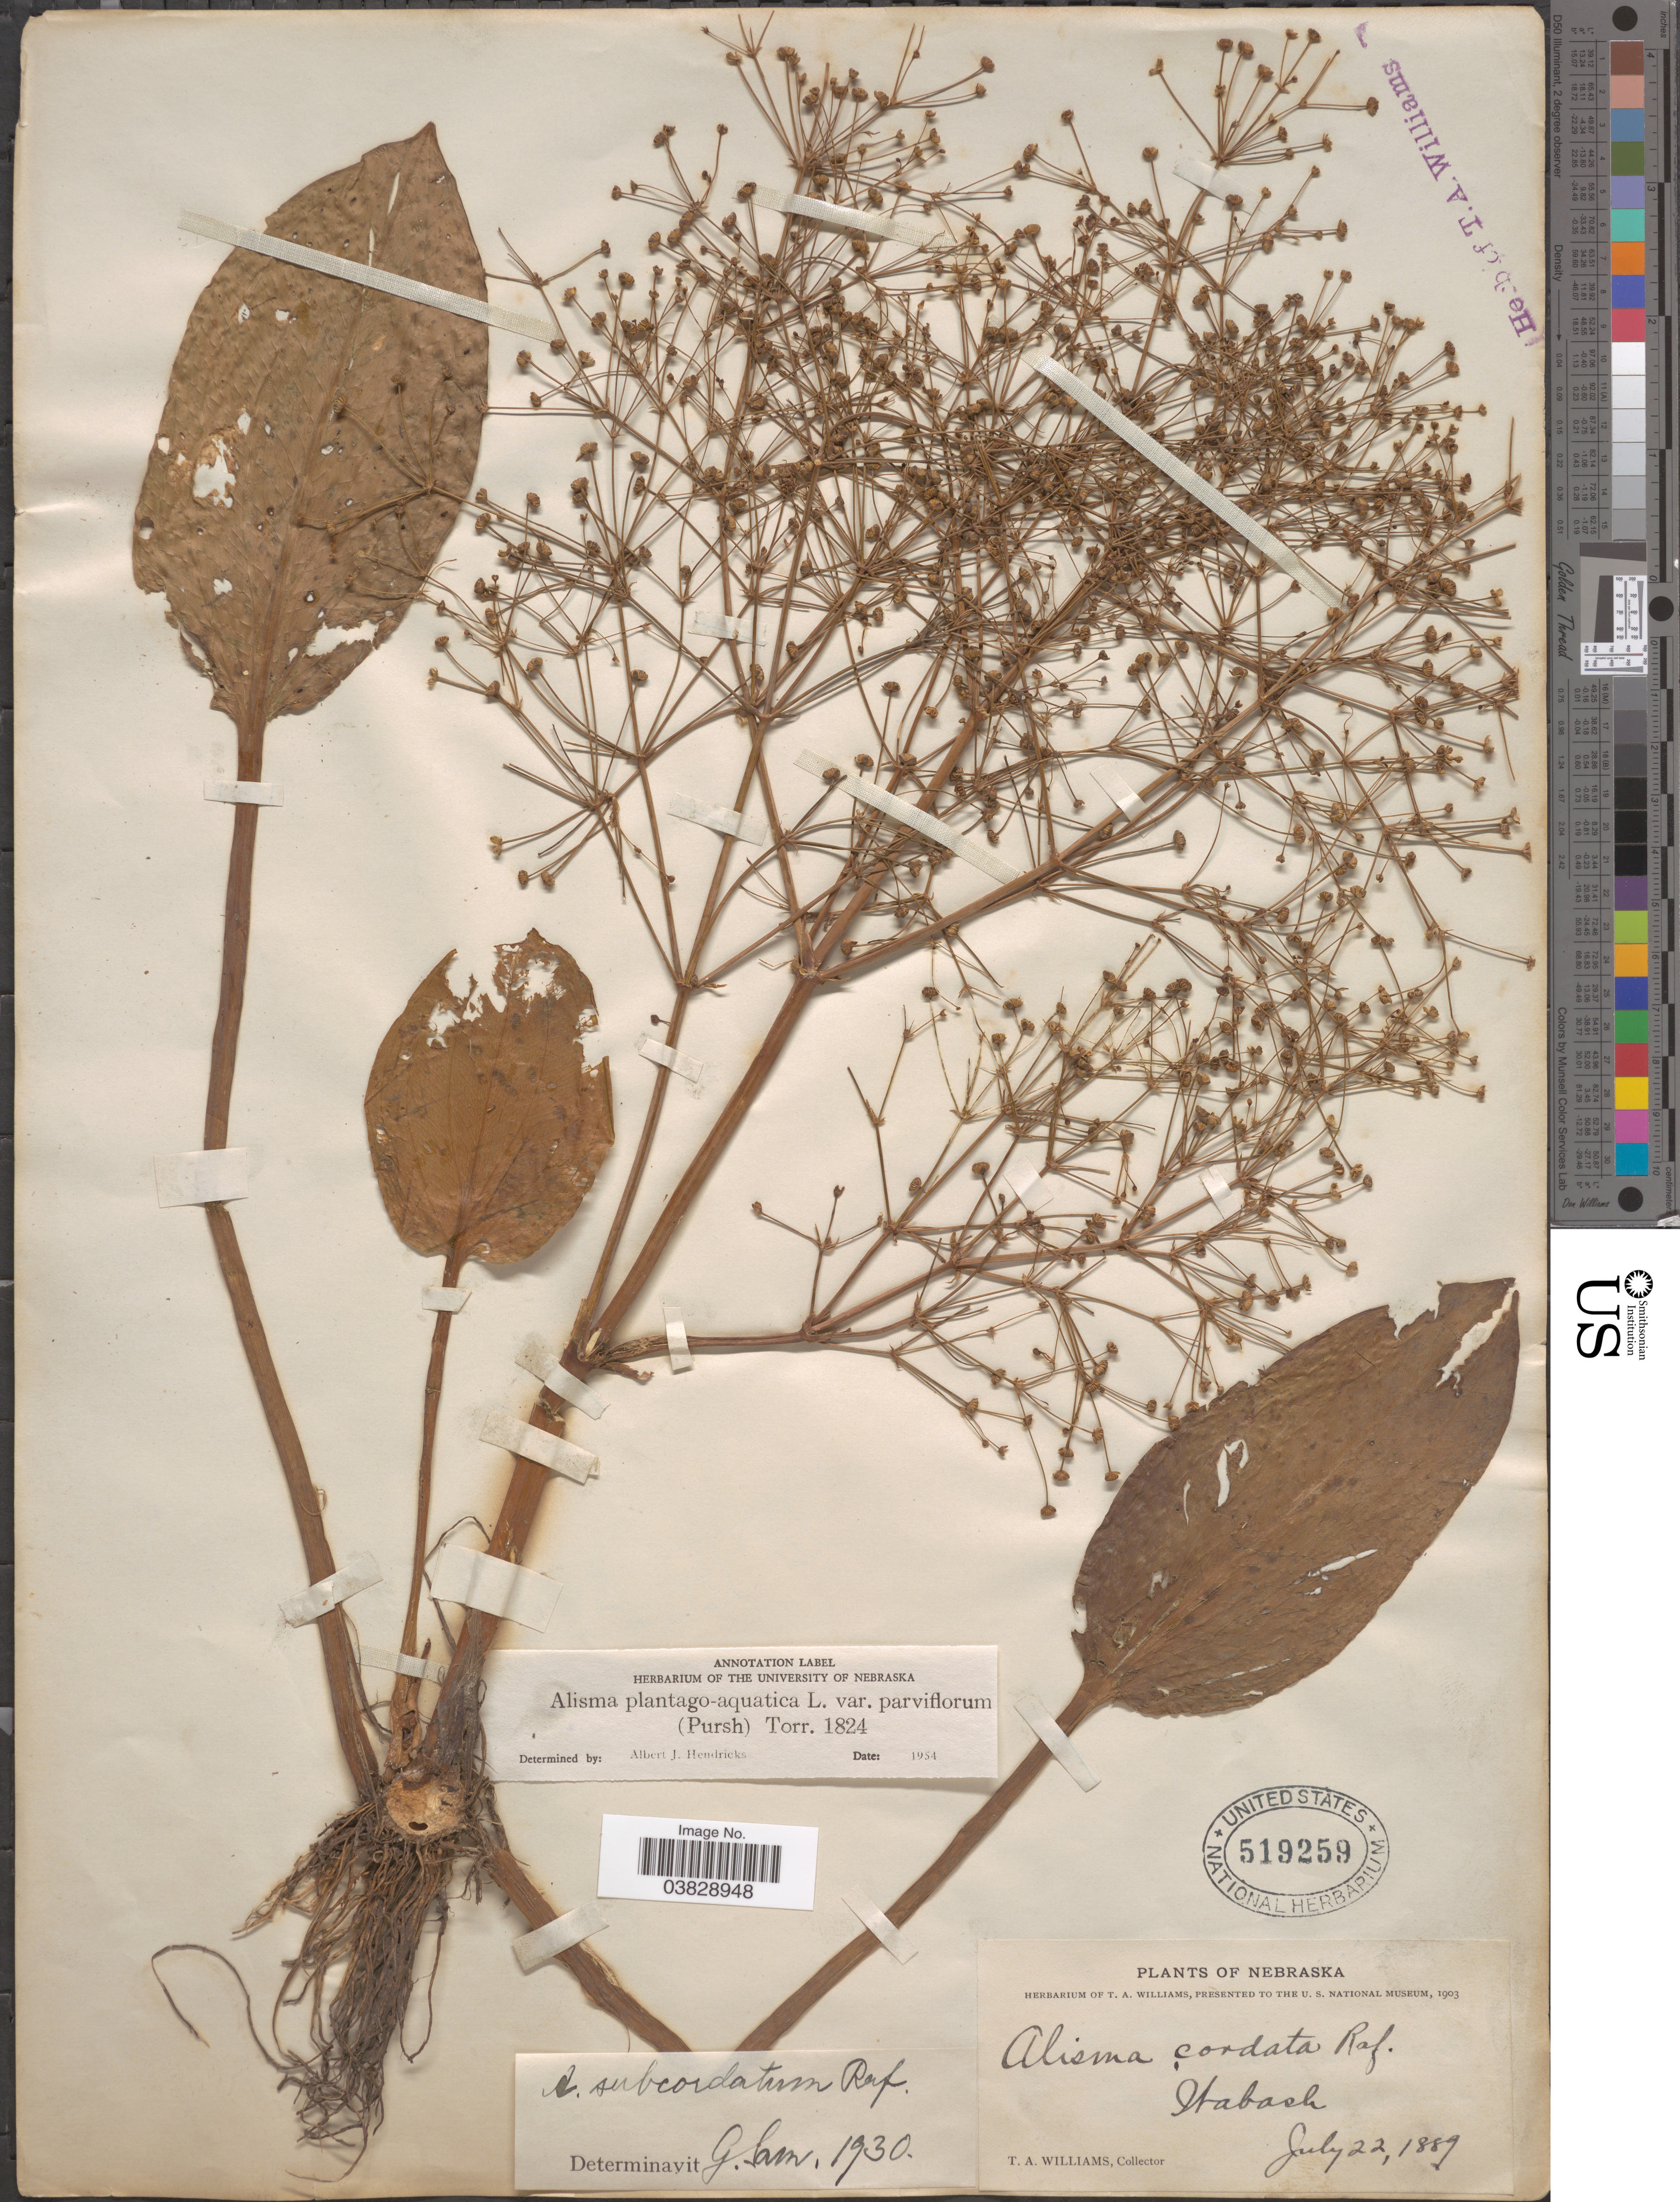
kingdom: Plantae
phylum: Tracheophyta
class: Liliopsida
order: Alismatales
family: Alismataceae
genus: Alisma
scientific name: Alisma plantago-aquatica var. parviflorum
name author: (Pursh) Torr.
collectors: T. Williams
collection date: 1889-07-22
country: United States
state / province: Nebraska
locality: Wabash.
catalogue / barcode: US 519259